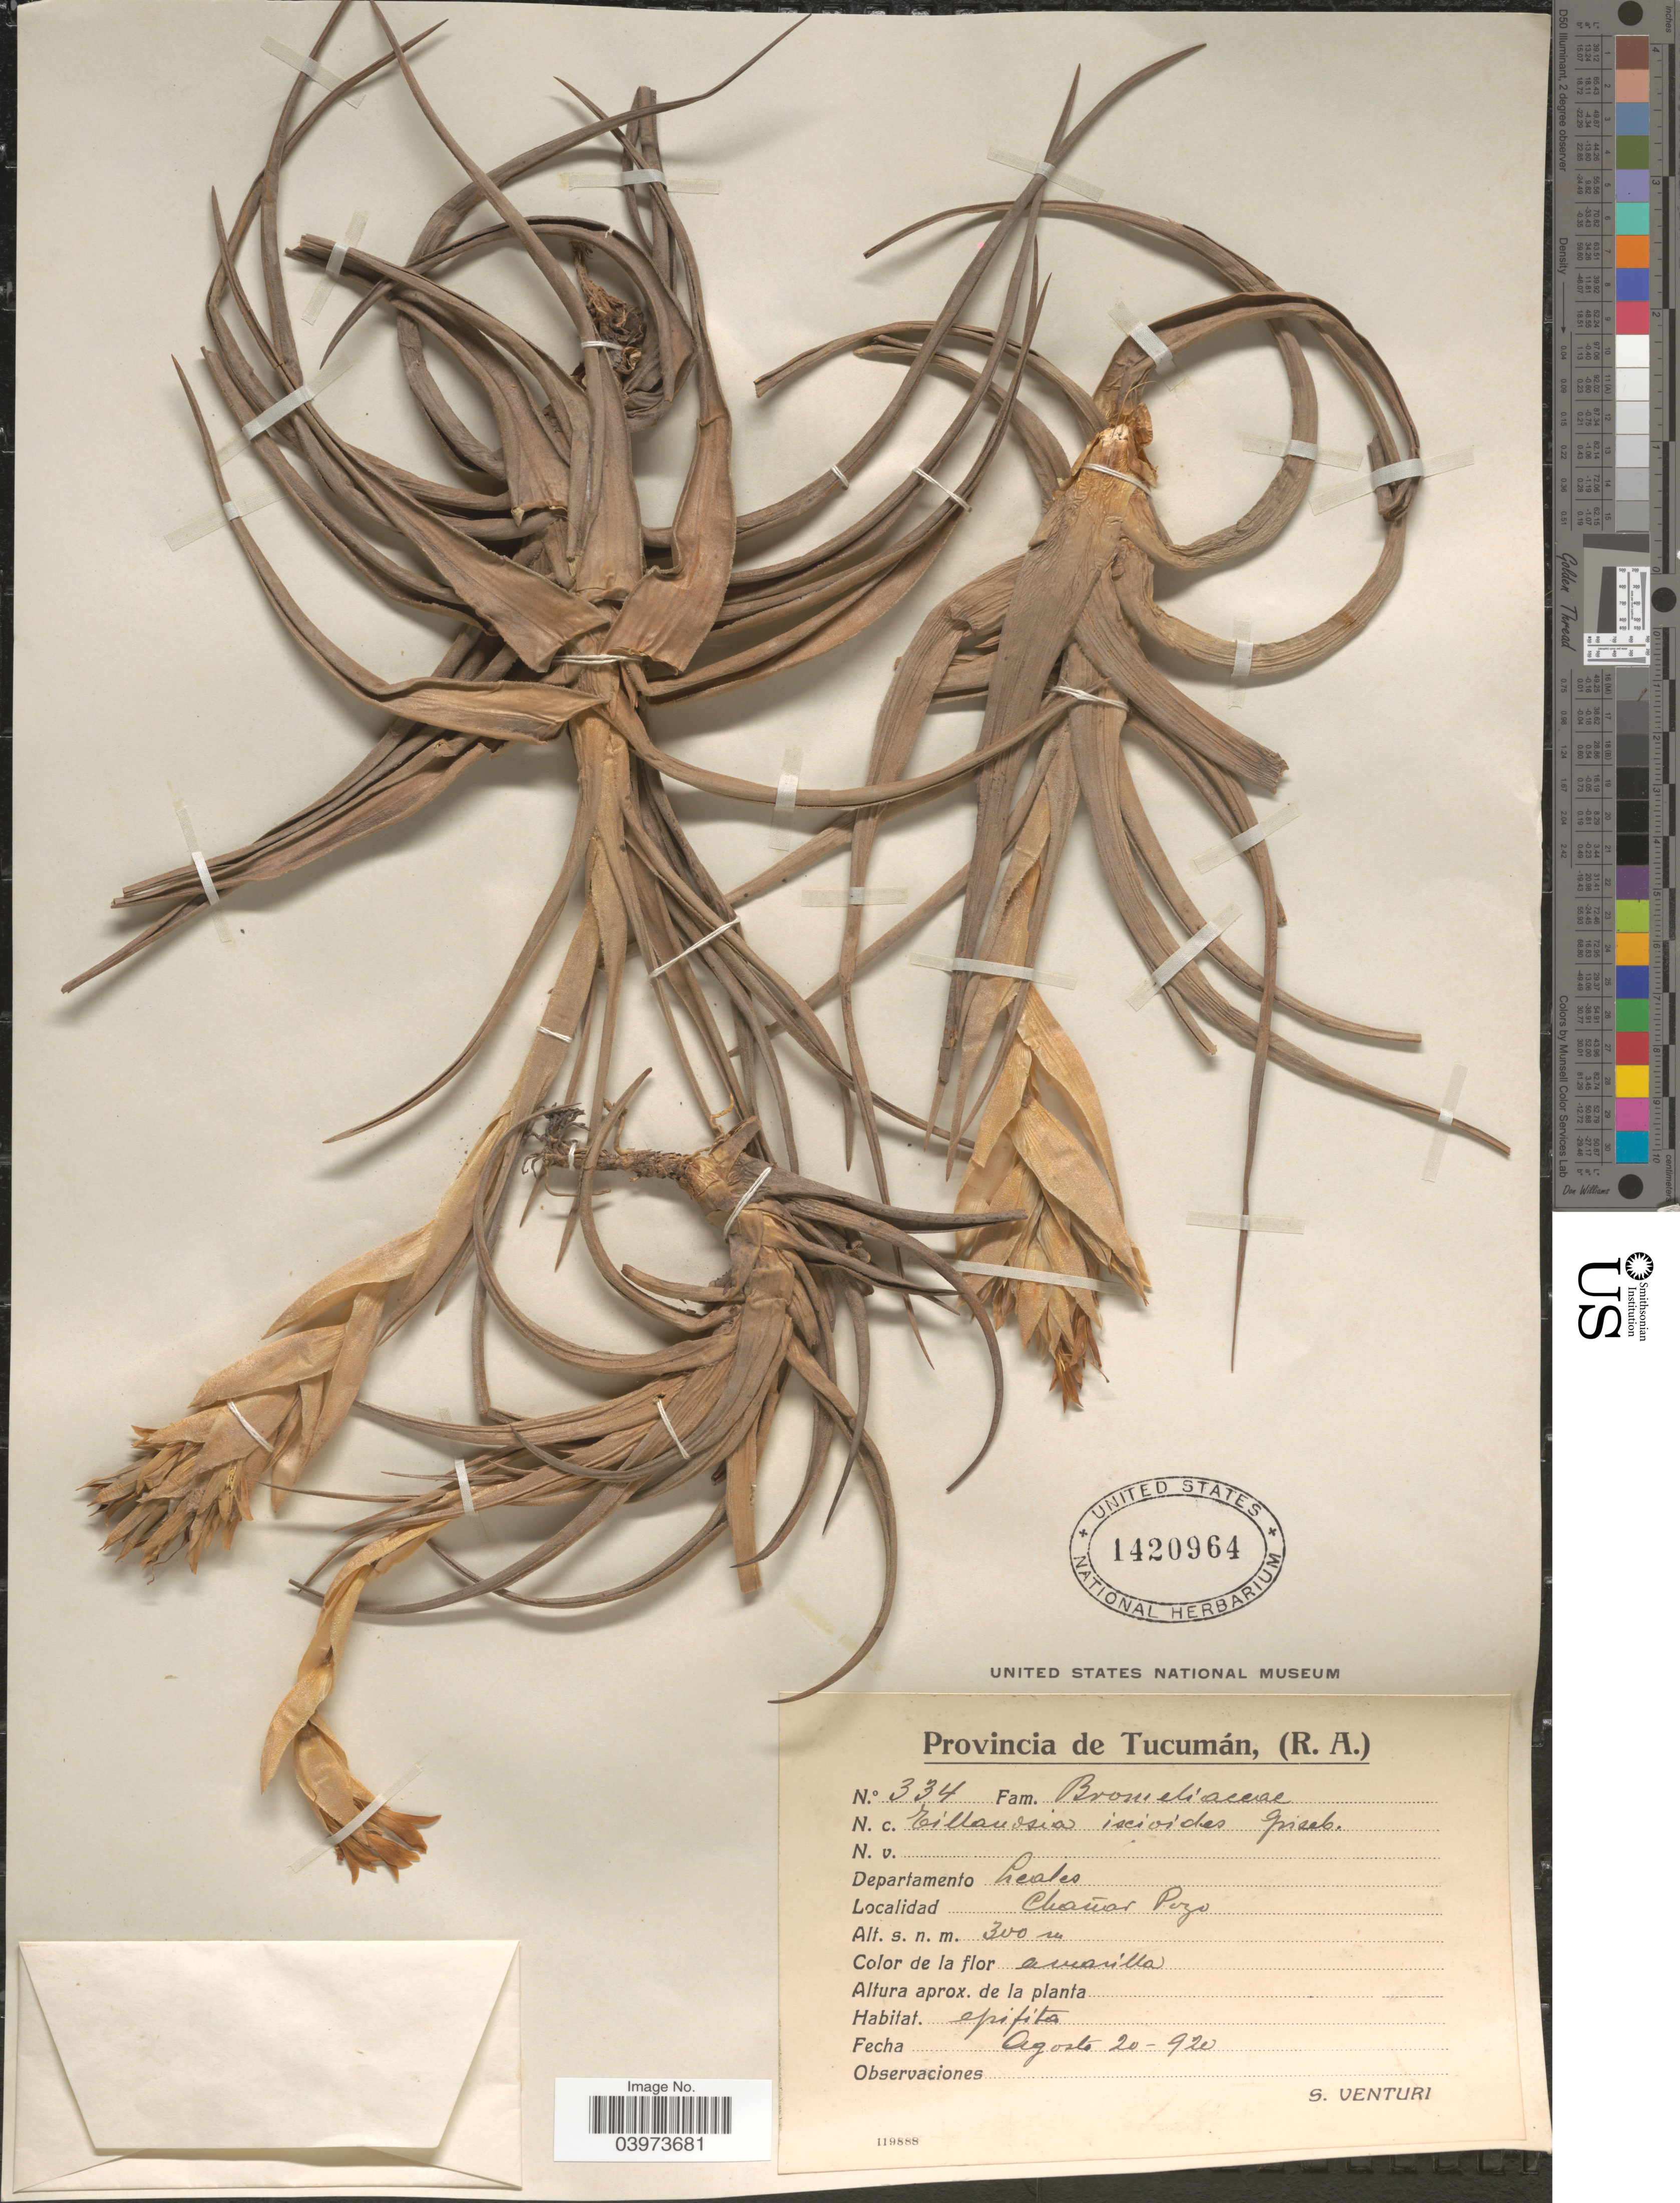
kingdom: Plantae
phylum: Tracheophyta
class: Liliopsida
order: Poales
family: Bromeliaceae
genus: Tillandsia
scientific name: Tillandsia ixioides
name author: Griseb.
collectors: S. Venturi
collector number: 334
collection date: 1920-08-20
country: Argentina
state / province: Tucuman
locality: Departamento Leales. Chañar Pozo.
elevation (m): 300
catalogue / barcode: US 1420964